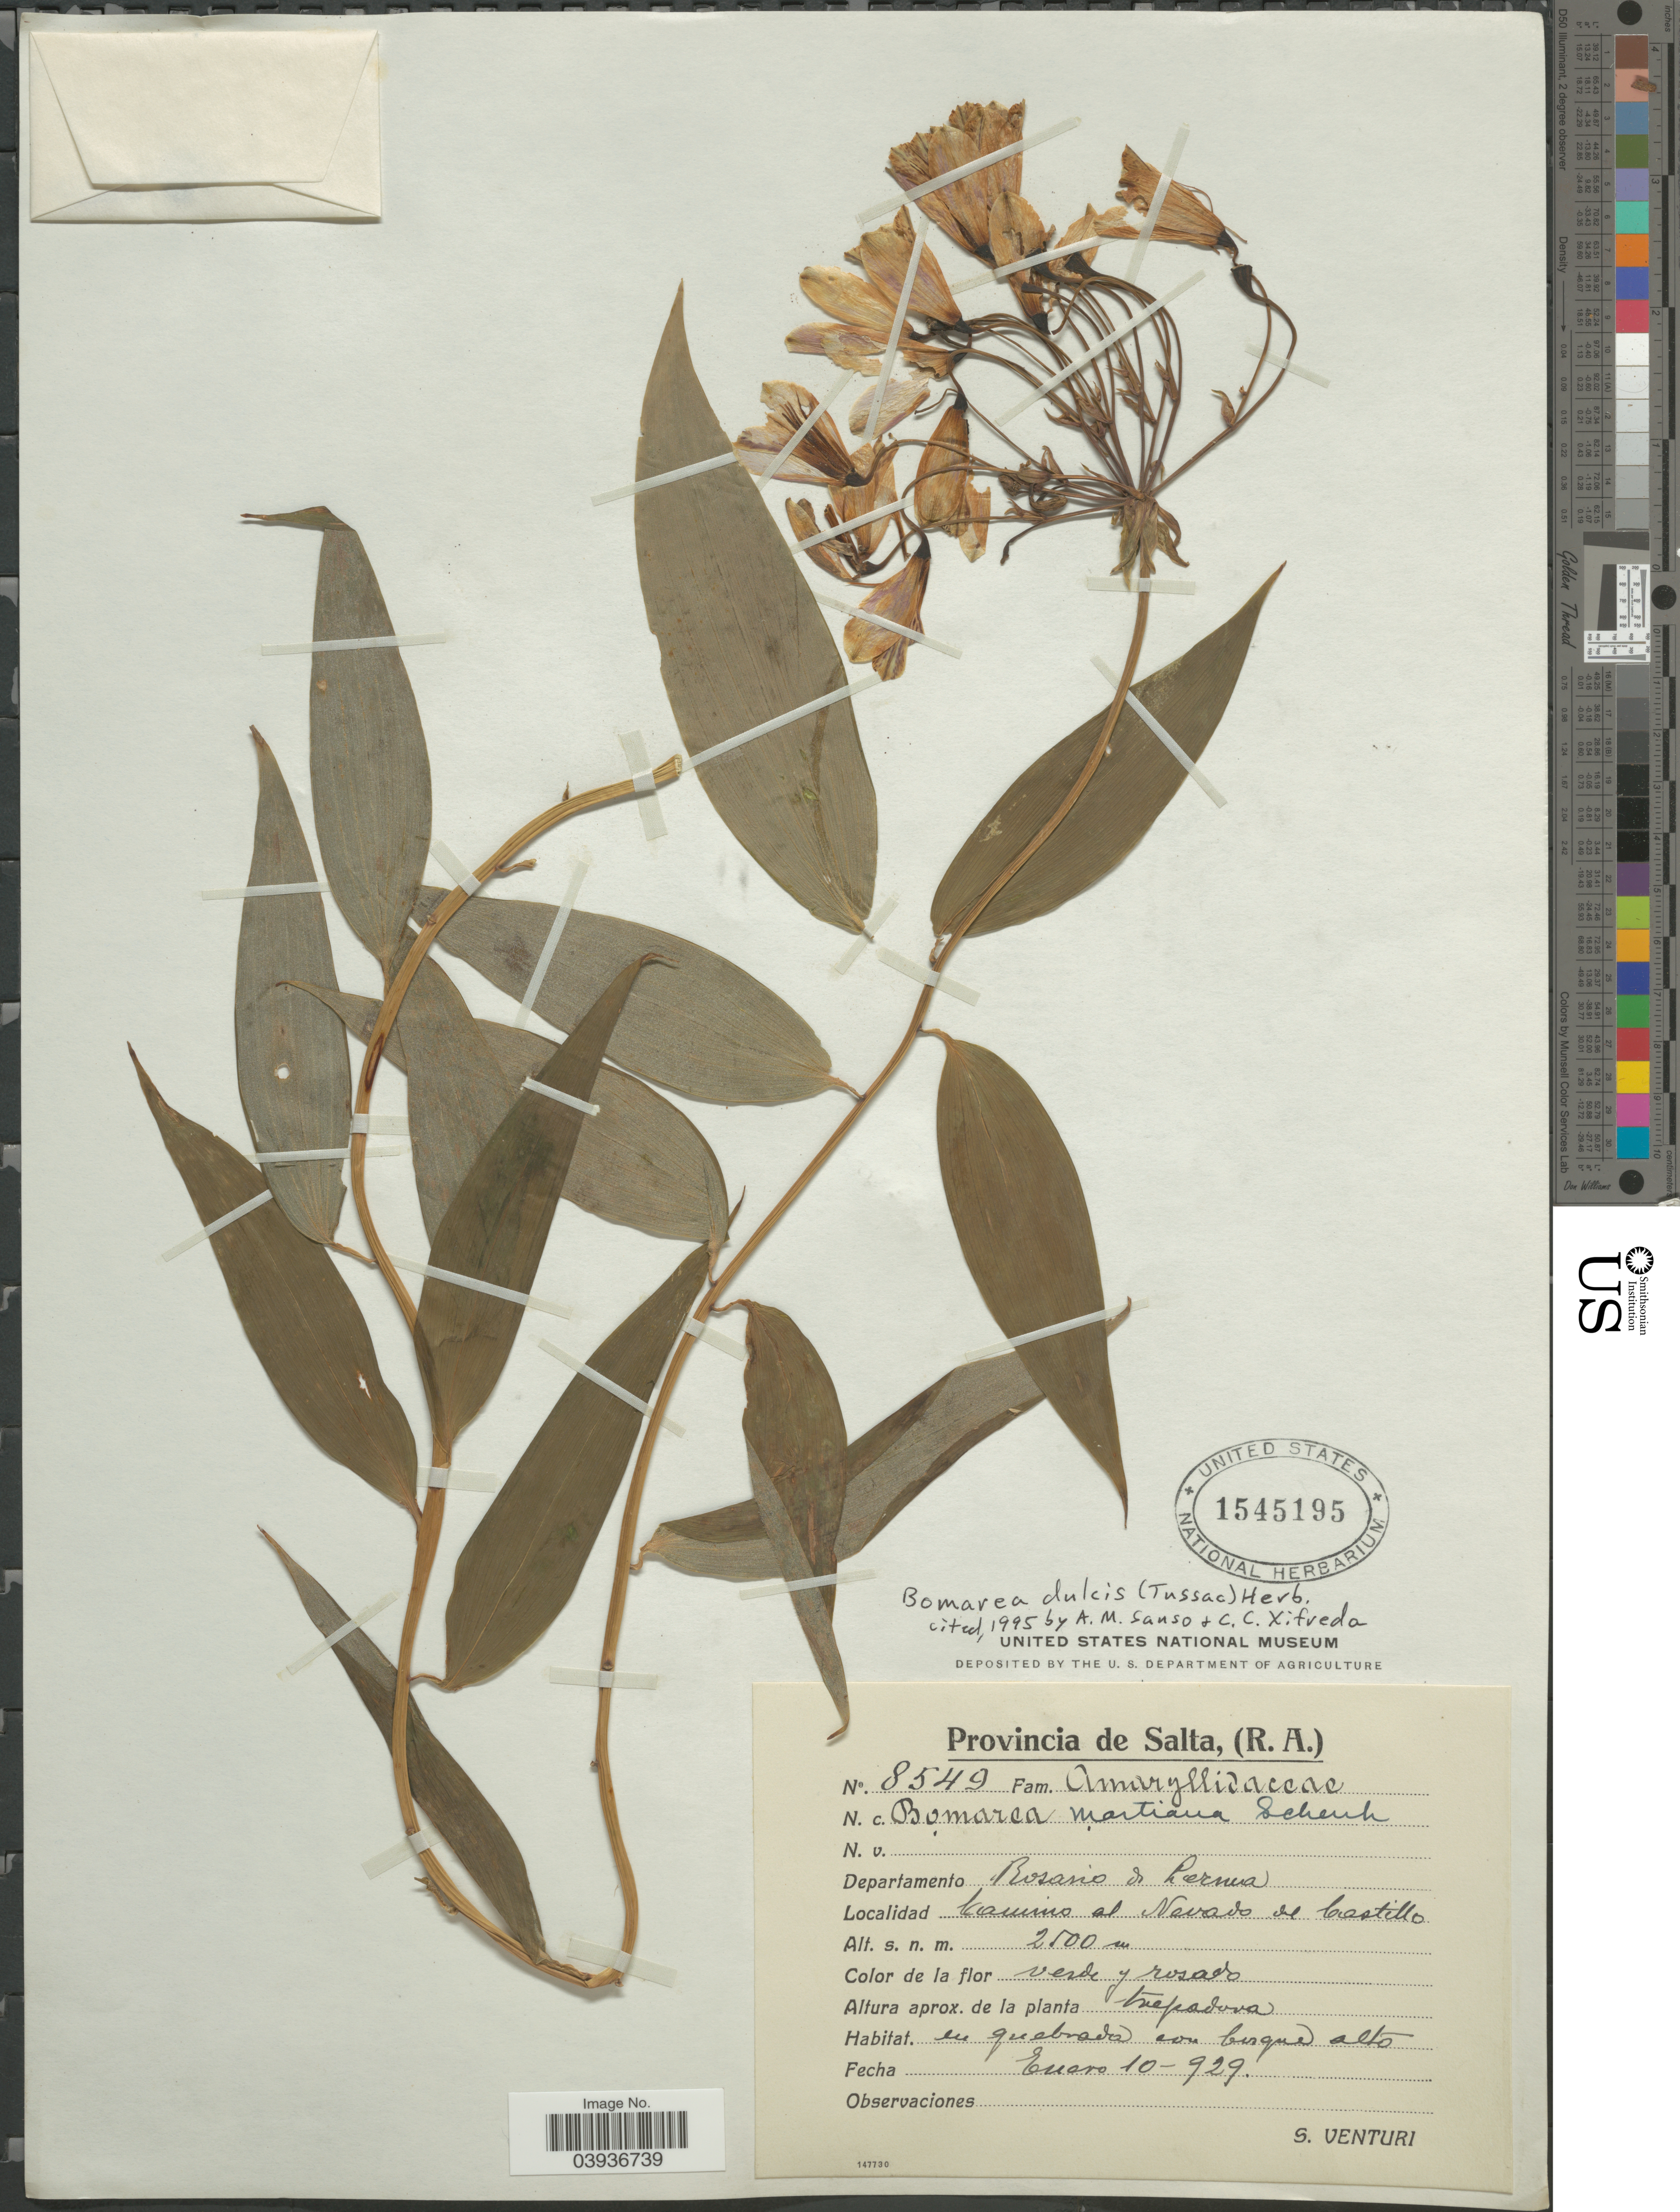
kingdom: Plantae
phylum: Tracheophyta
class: Liliopsida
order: Liliales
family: Alstroemeriaceae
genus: Bomarea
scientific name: Bomarea edulis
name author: (Tussac) Herb.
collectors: S. Venturi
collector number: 8549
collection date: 1929-01-10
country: Argentina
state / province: Salta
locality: Departamento Rosario de Lernua. Camino al Nevado de Castillo.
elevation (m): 2500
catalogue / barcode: US 1545195